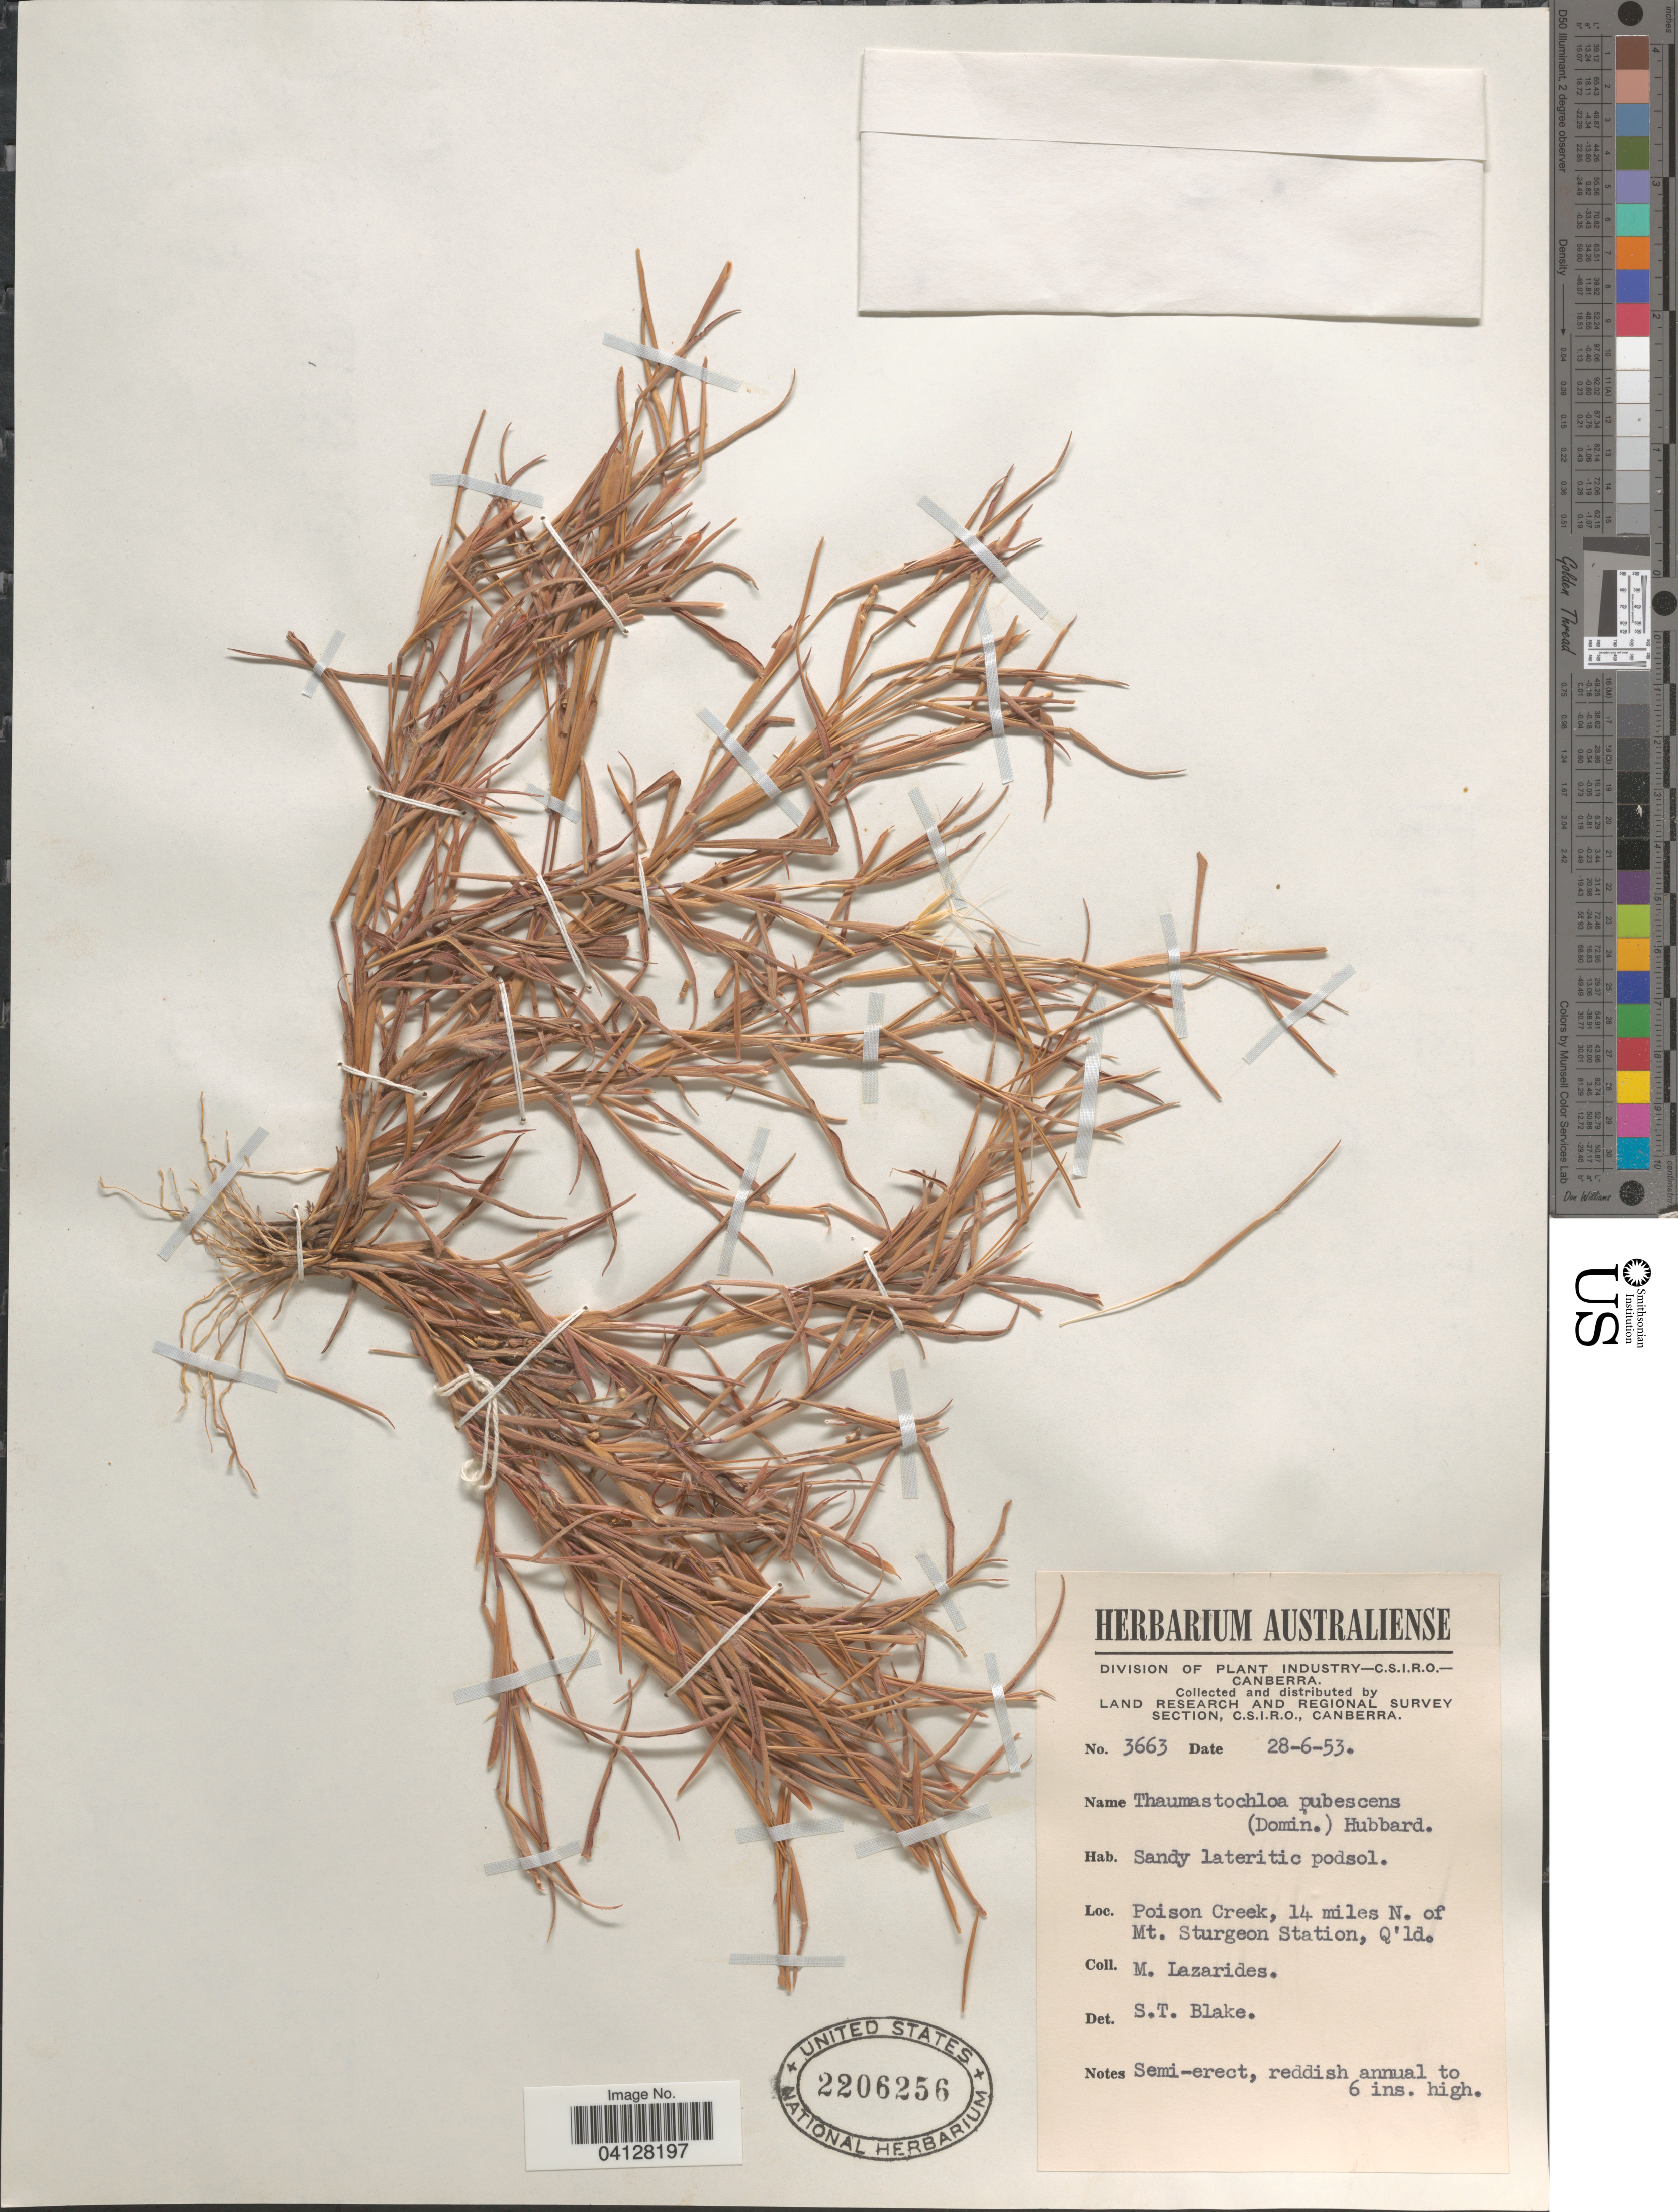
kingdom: Plantae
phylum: Tracheophyta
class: Liliopsida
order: Poales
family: Poaceae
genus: Thaumastochloa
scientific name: Thaumastochloa pubescens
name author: (Benth.) C.E. Hubb.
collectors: M. Lazarides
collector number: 3663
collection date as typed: Transcribed d/m/y: 28/6/53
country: Australia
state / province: Queensland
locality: Land Research and Regional Survey. Poison Creek, 14 miles N. of Mt. Sturgeon Station.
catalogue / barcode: US 2206256